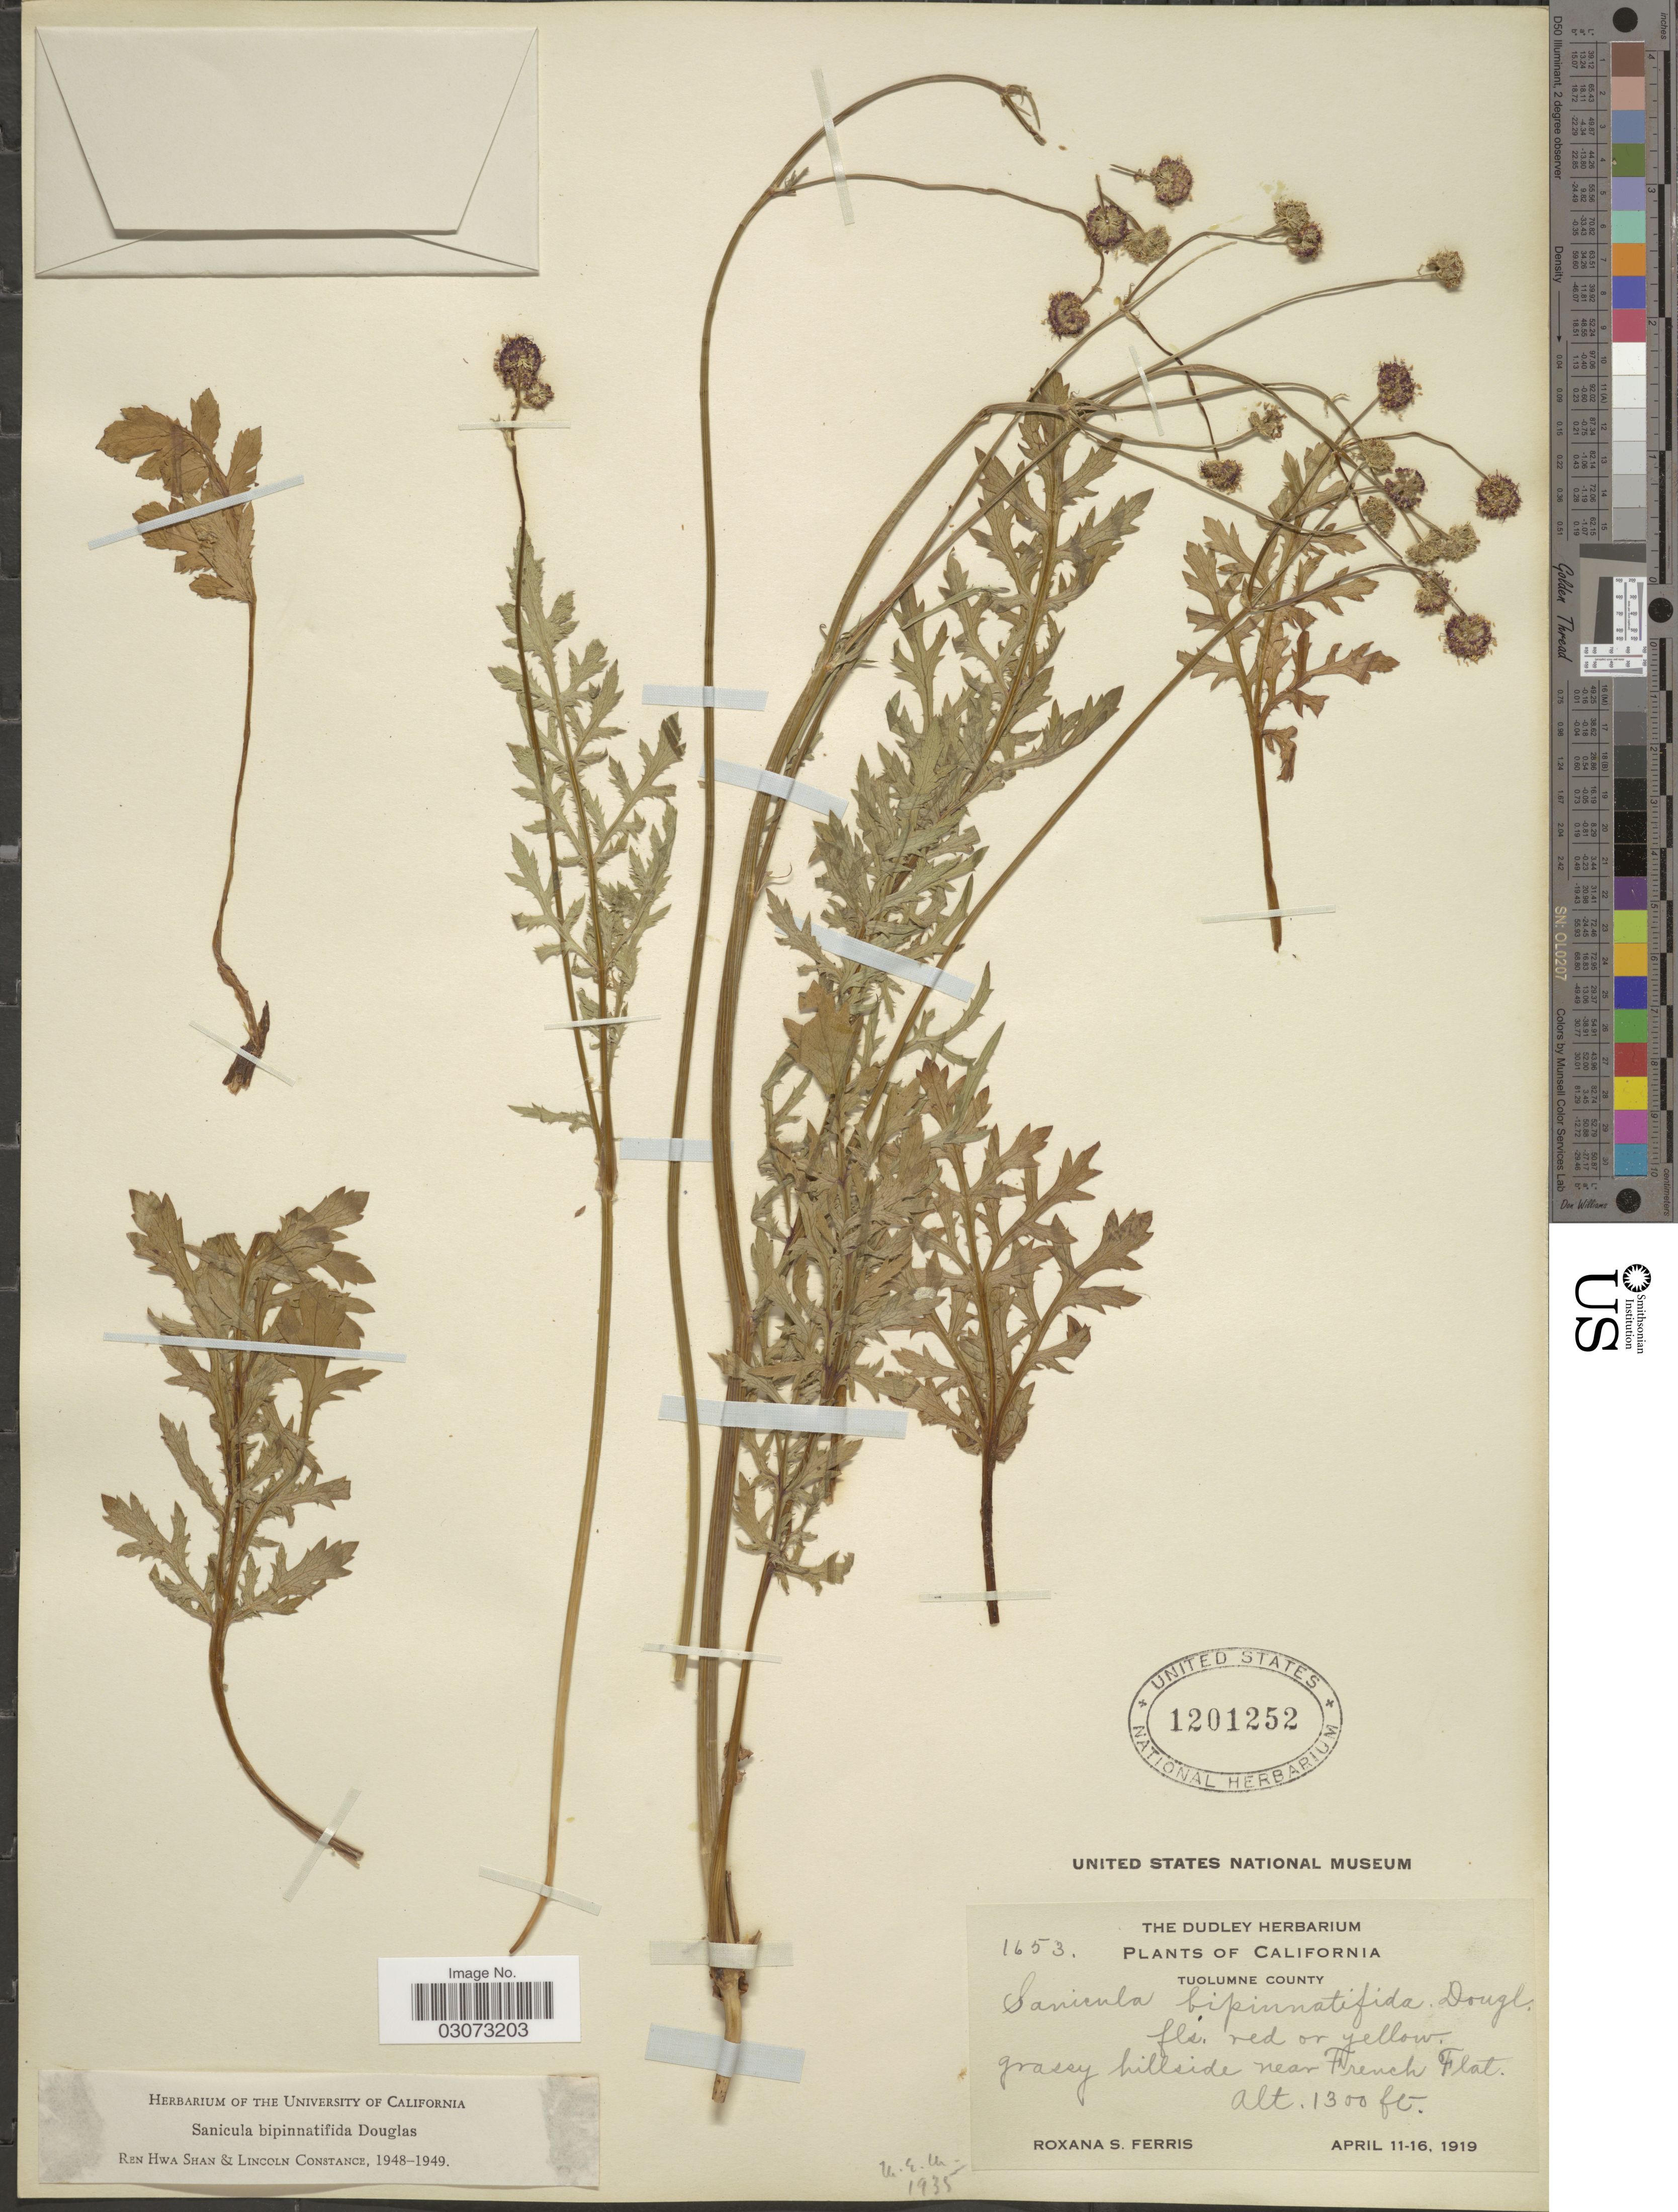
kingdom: Plantae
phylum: Tracheophyta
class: Magnoliopsida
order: Apiales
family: Apiaceae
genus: Sanicula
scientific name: Sanicula bipinnatifida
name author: Douglas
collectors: R. S. Ferris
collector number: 1653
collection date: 1919-04-11/1919-04-16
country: United States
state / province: California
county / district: Tuolumne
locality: Tuolumne County. Grassy hillside near French Flat.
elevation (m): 396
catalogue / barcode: US 1201252